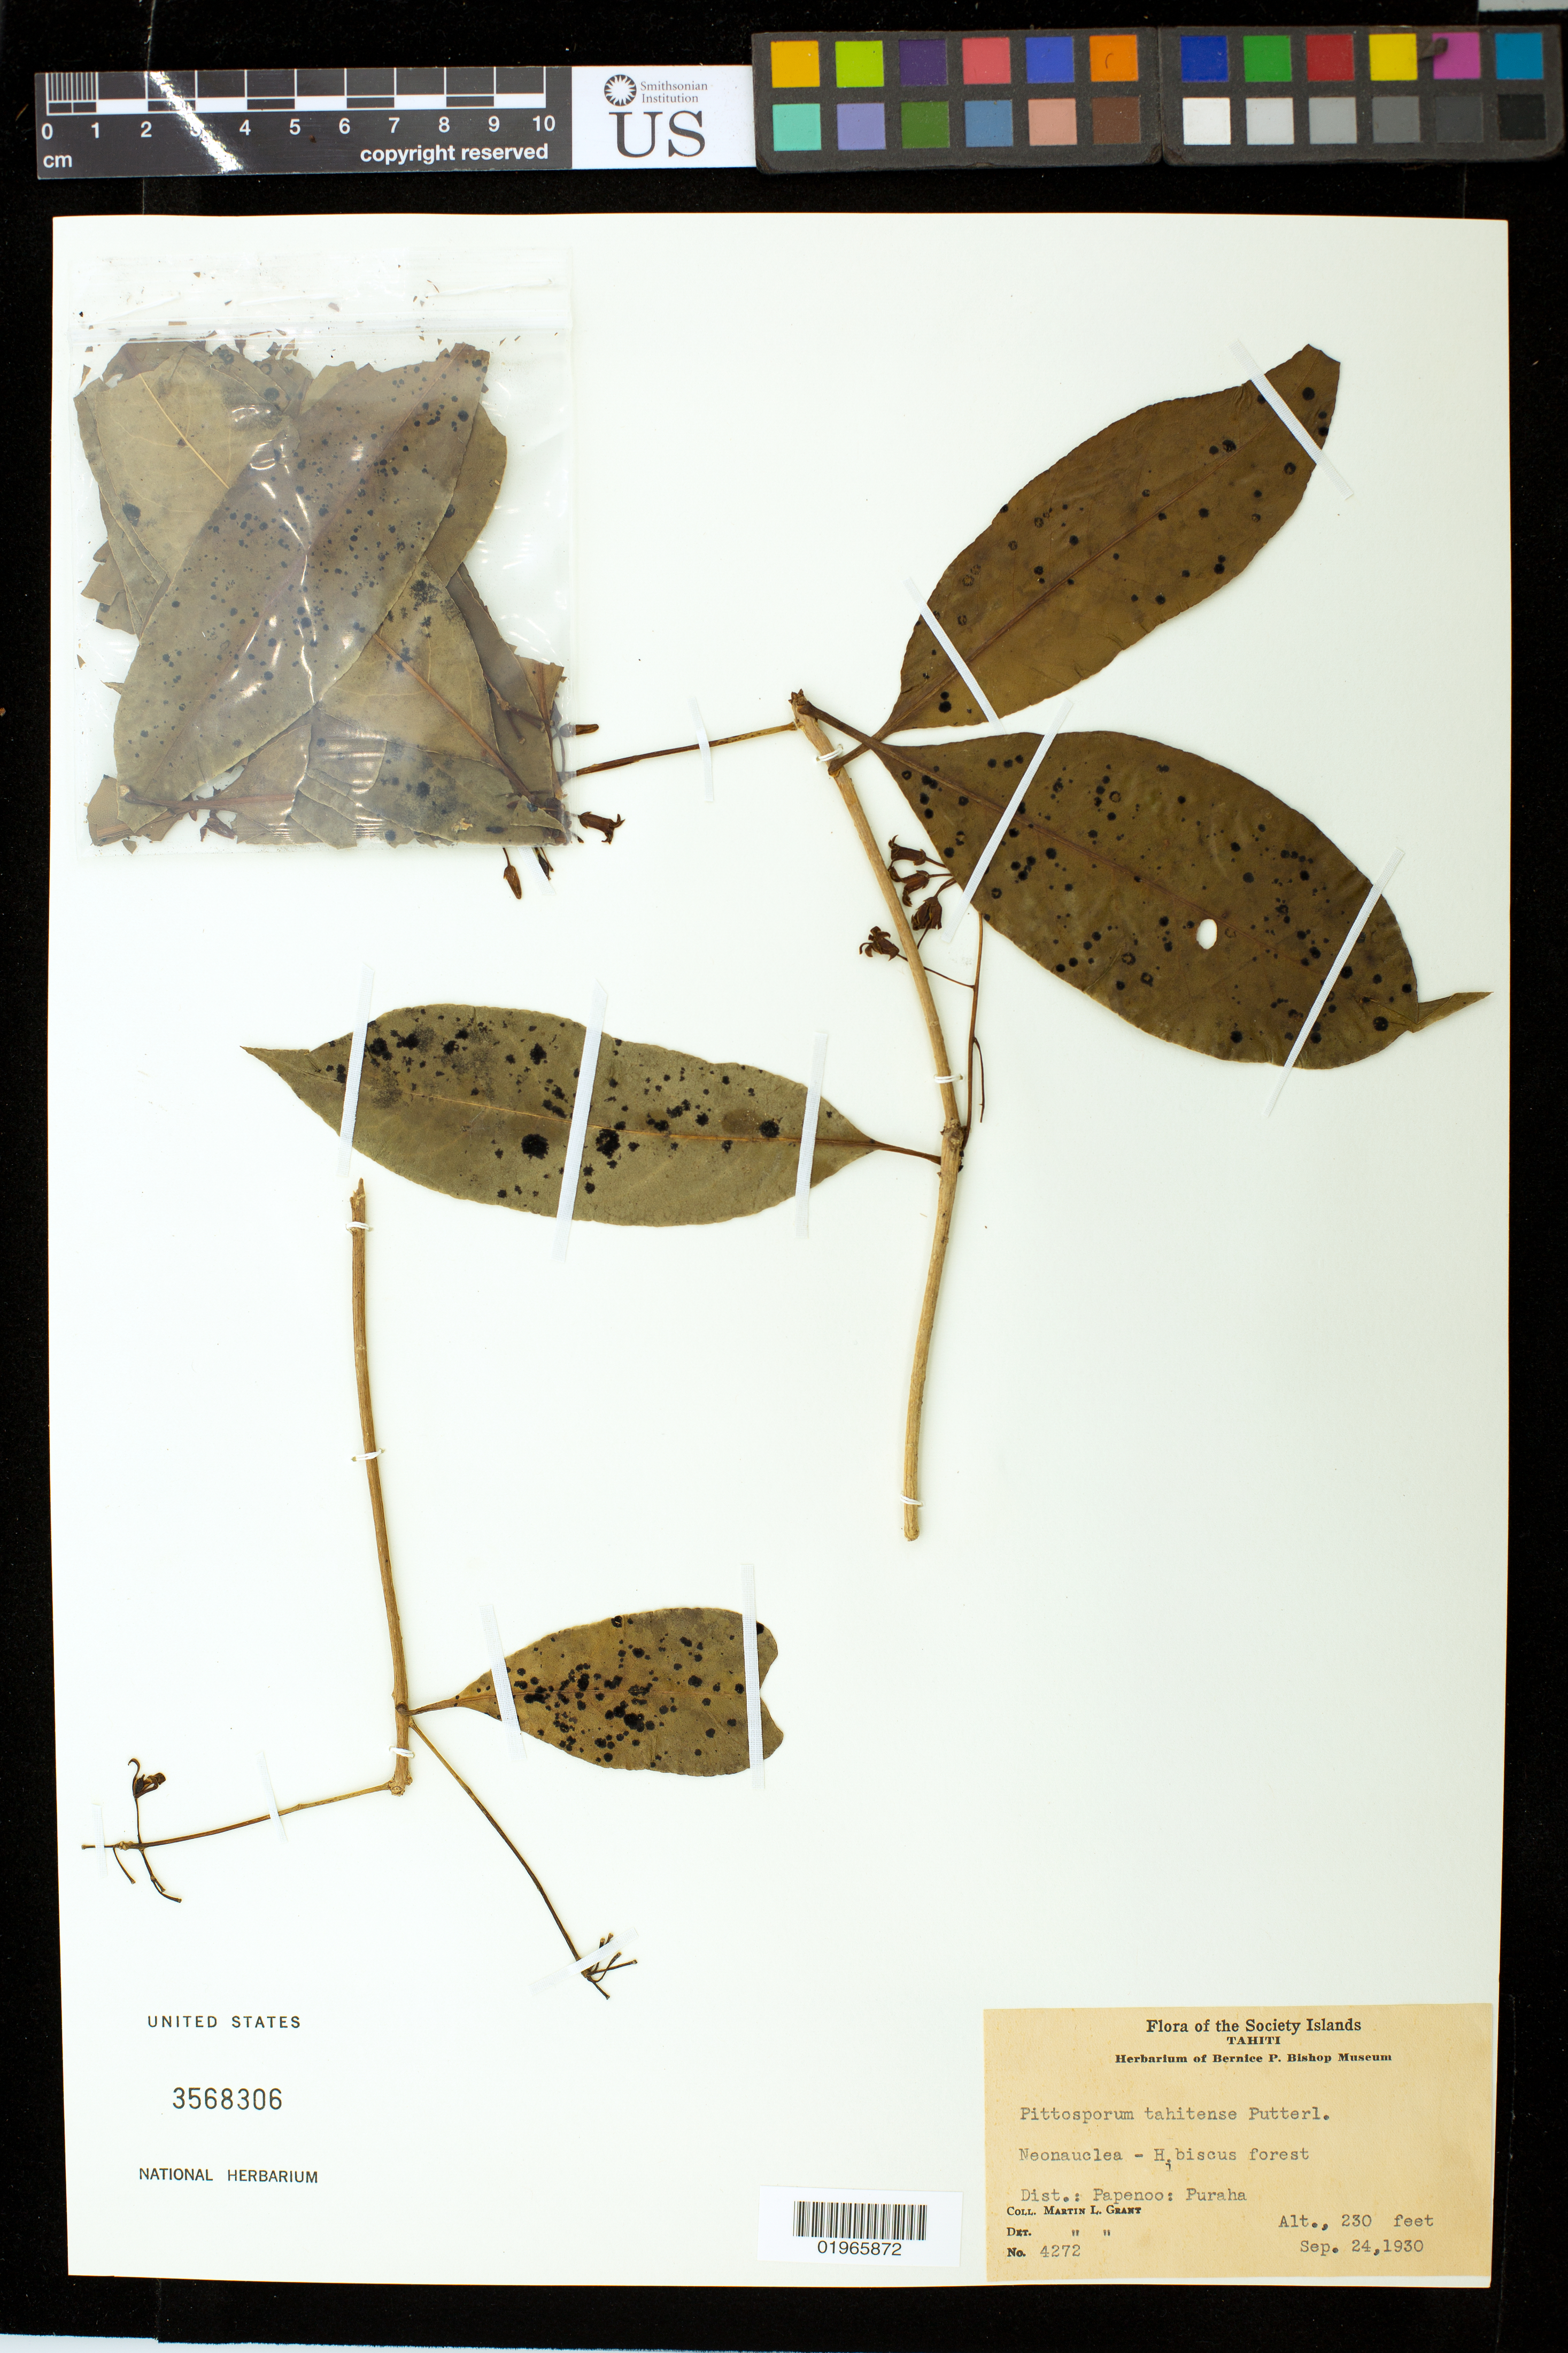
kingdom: Plantae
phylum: Tracheophyta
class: Magnoliopsida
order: Apiales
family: Pittosporaceae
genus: Pittosporum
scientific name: Pittosporum taitense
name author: Putt.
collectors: M. L. Grant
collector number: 4272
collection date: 1930-09-24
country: French Polynesia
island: Tahiti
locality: The Society Islands. Tahiti. District: Papenoo. Puraha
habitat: Forest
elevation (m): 70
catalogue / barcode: US 3568306